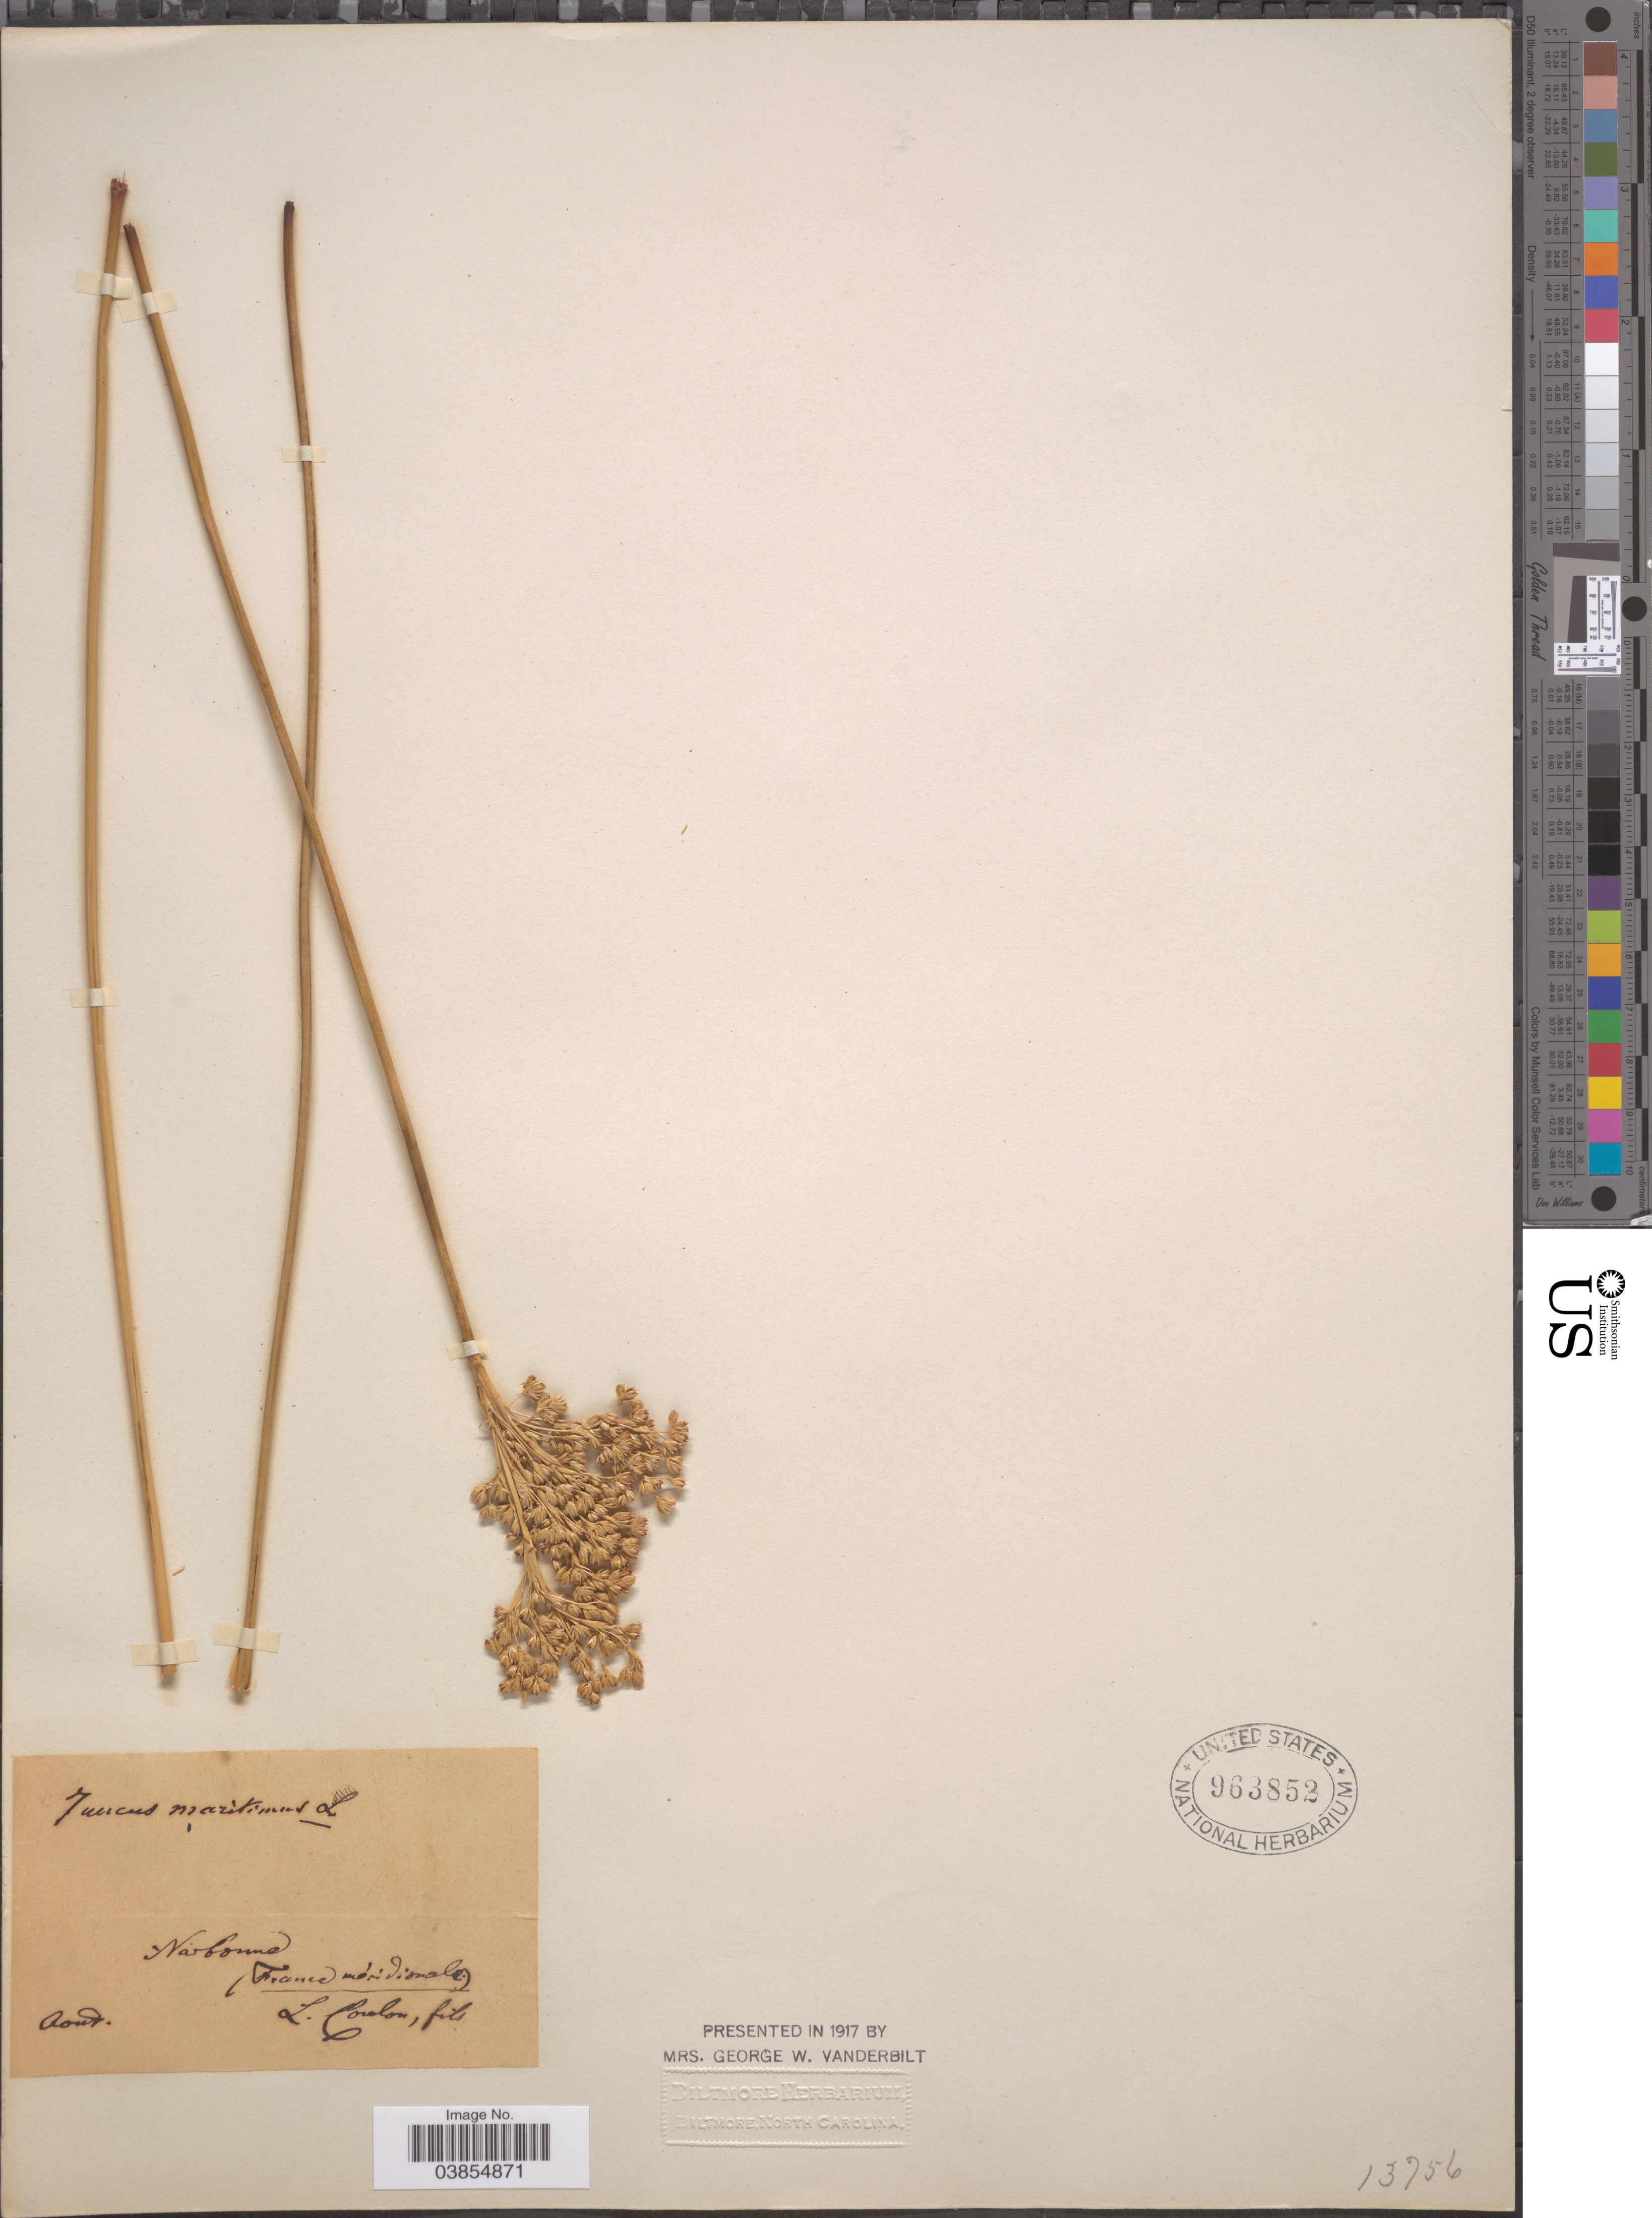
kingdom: Plantae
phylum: Tracheophyta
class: Liliopsida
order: Poales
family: Juncaceae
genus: Juncus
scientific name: Juncus maritimus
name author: Lam.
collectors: L. Coulon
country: France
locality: Narbonne. (France méridionale).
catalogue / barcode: US 963852